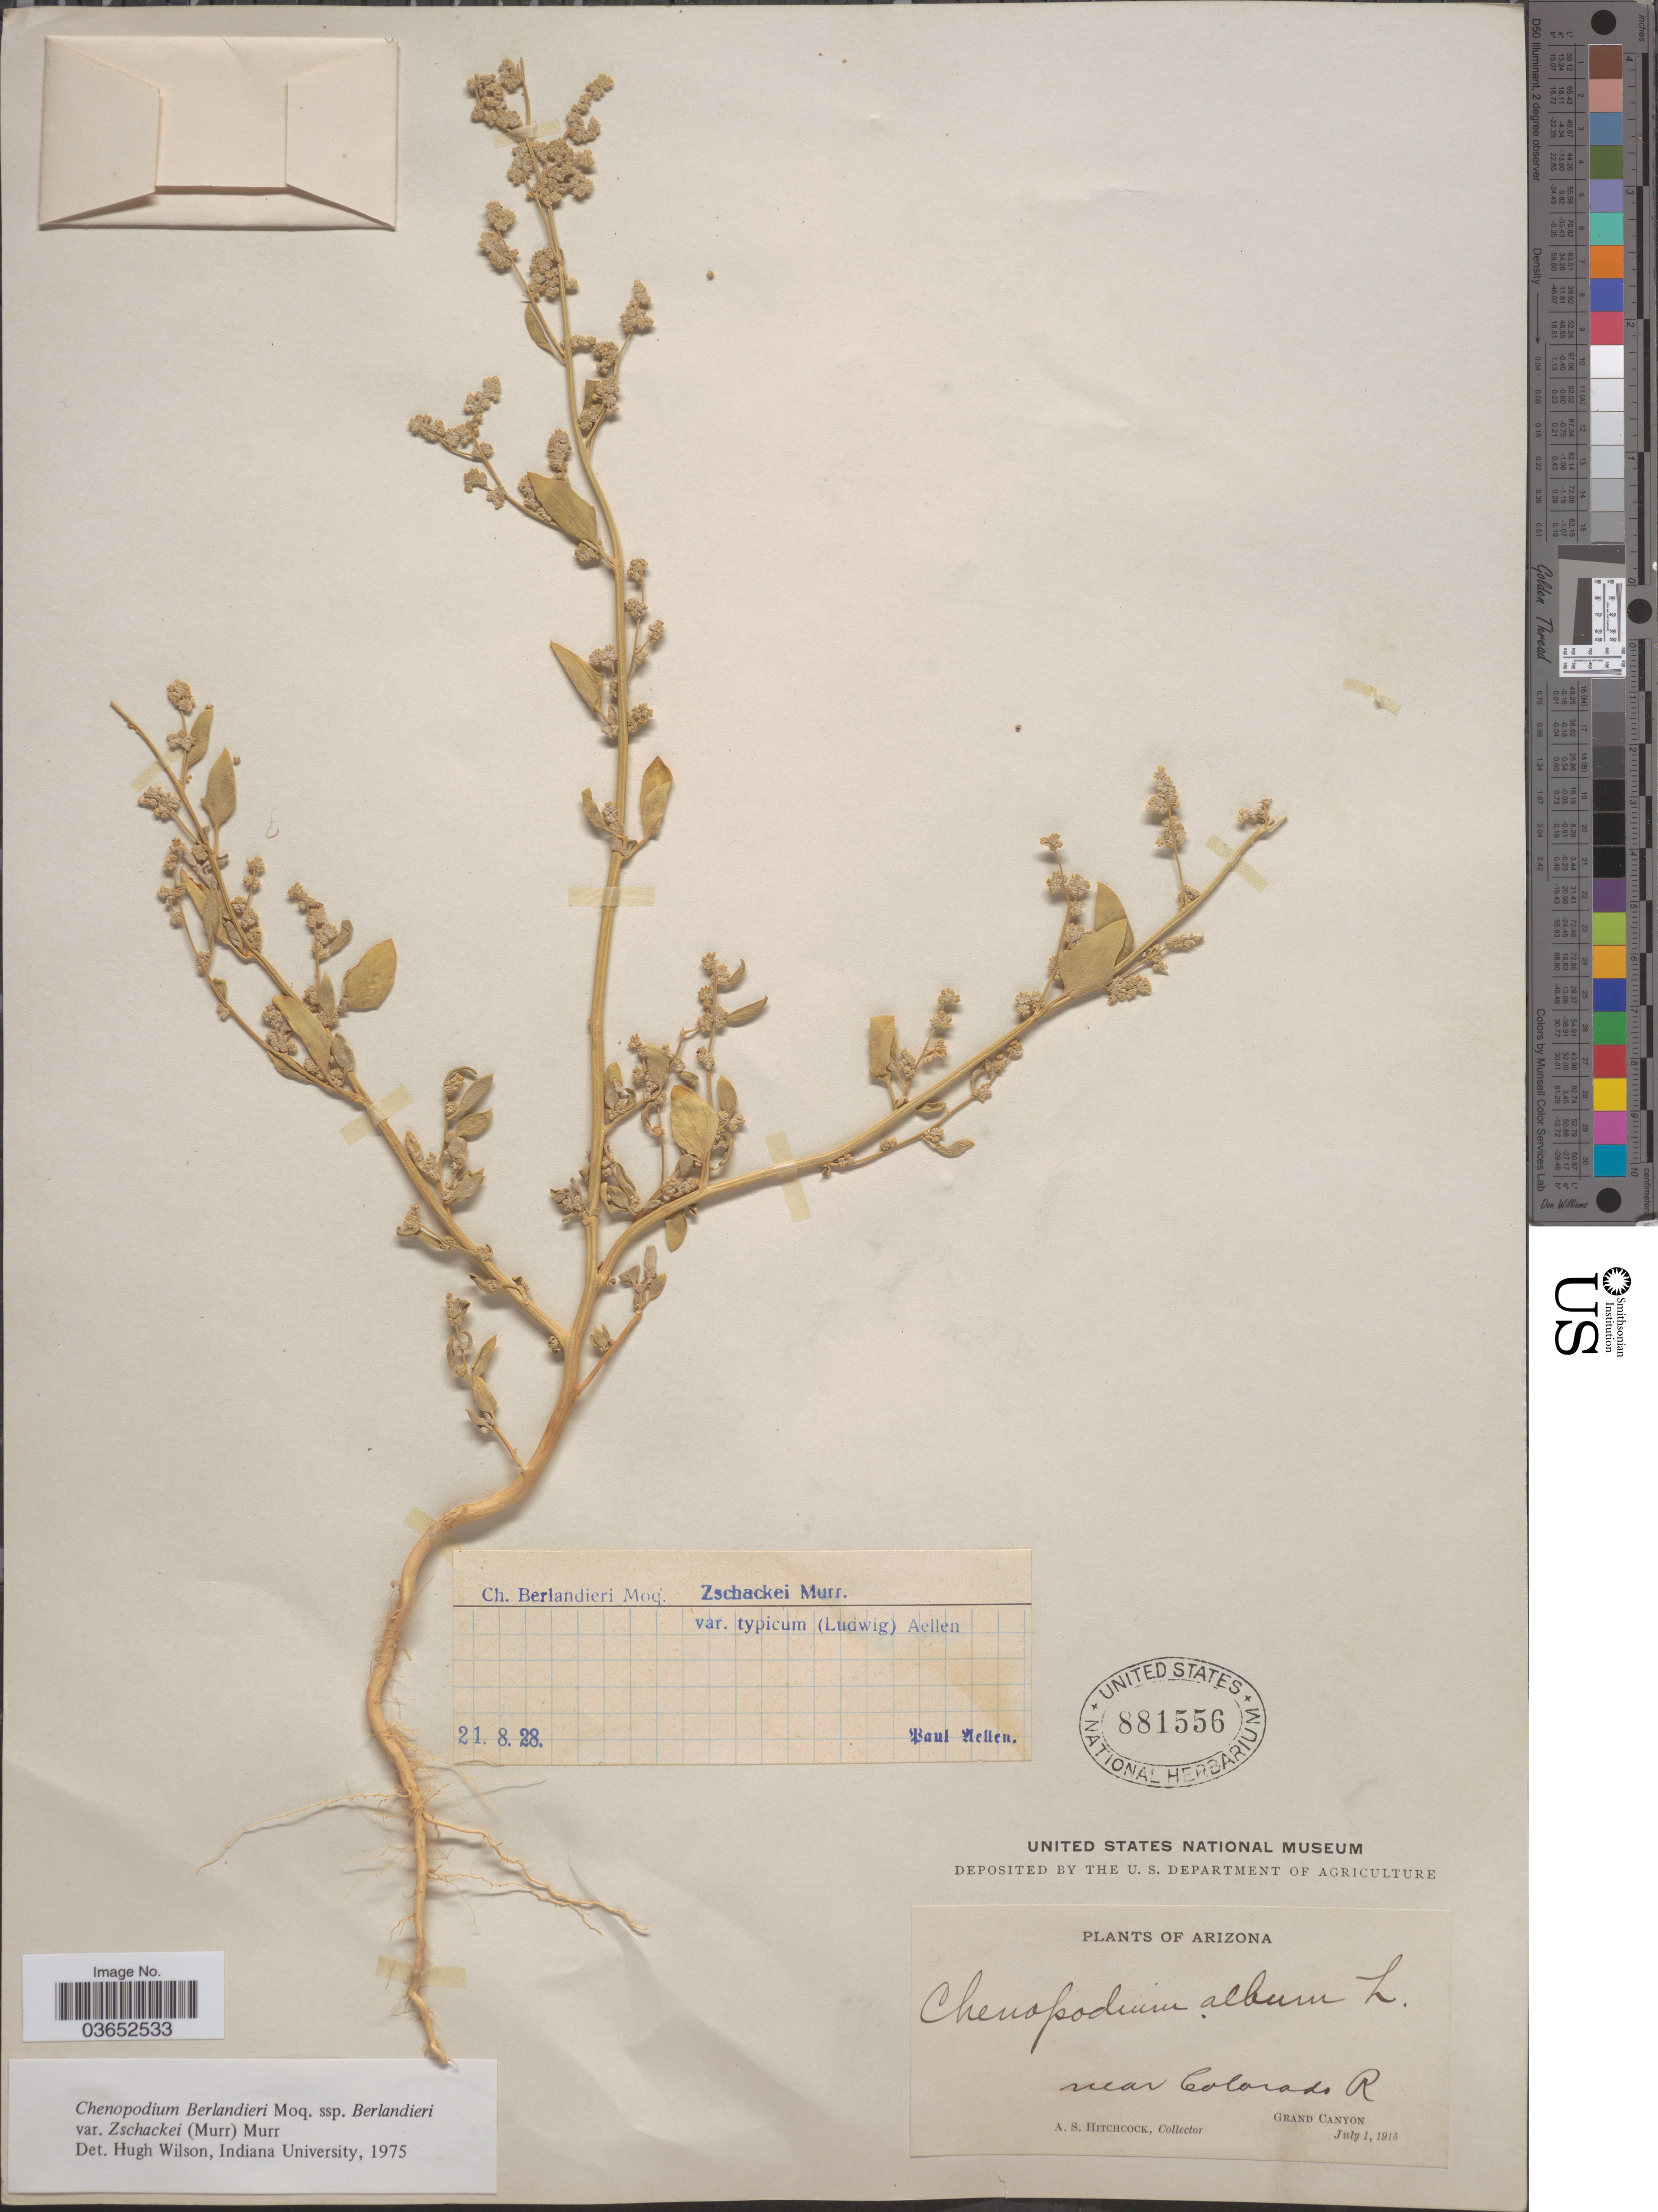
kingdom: Plantae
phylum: Tracheophyta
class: Magnoliopsida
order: Caryophyllales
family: Amaranthaceae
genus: Chenopodium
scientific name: Chenopodium berlandieri var. typicum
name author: A. Ludw. ex Graebn.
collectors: A. S. Hitchcock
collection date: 1915-07-01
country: United States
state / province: Arizona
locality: Near Colorado R. Grand Canyon.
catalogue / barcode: US 881556